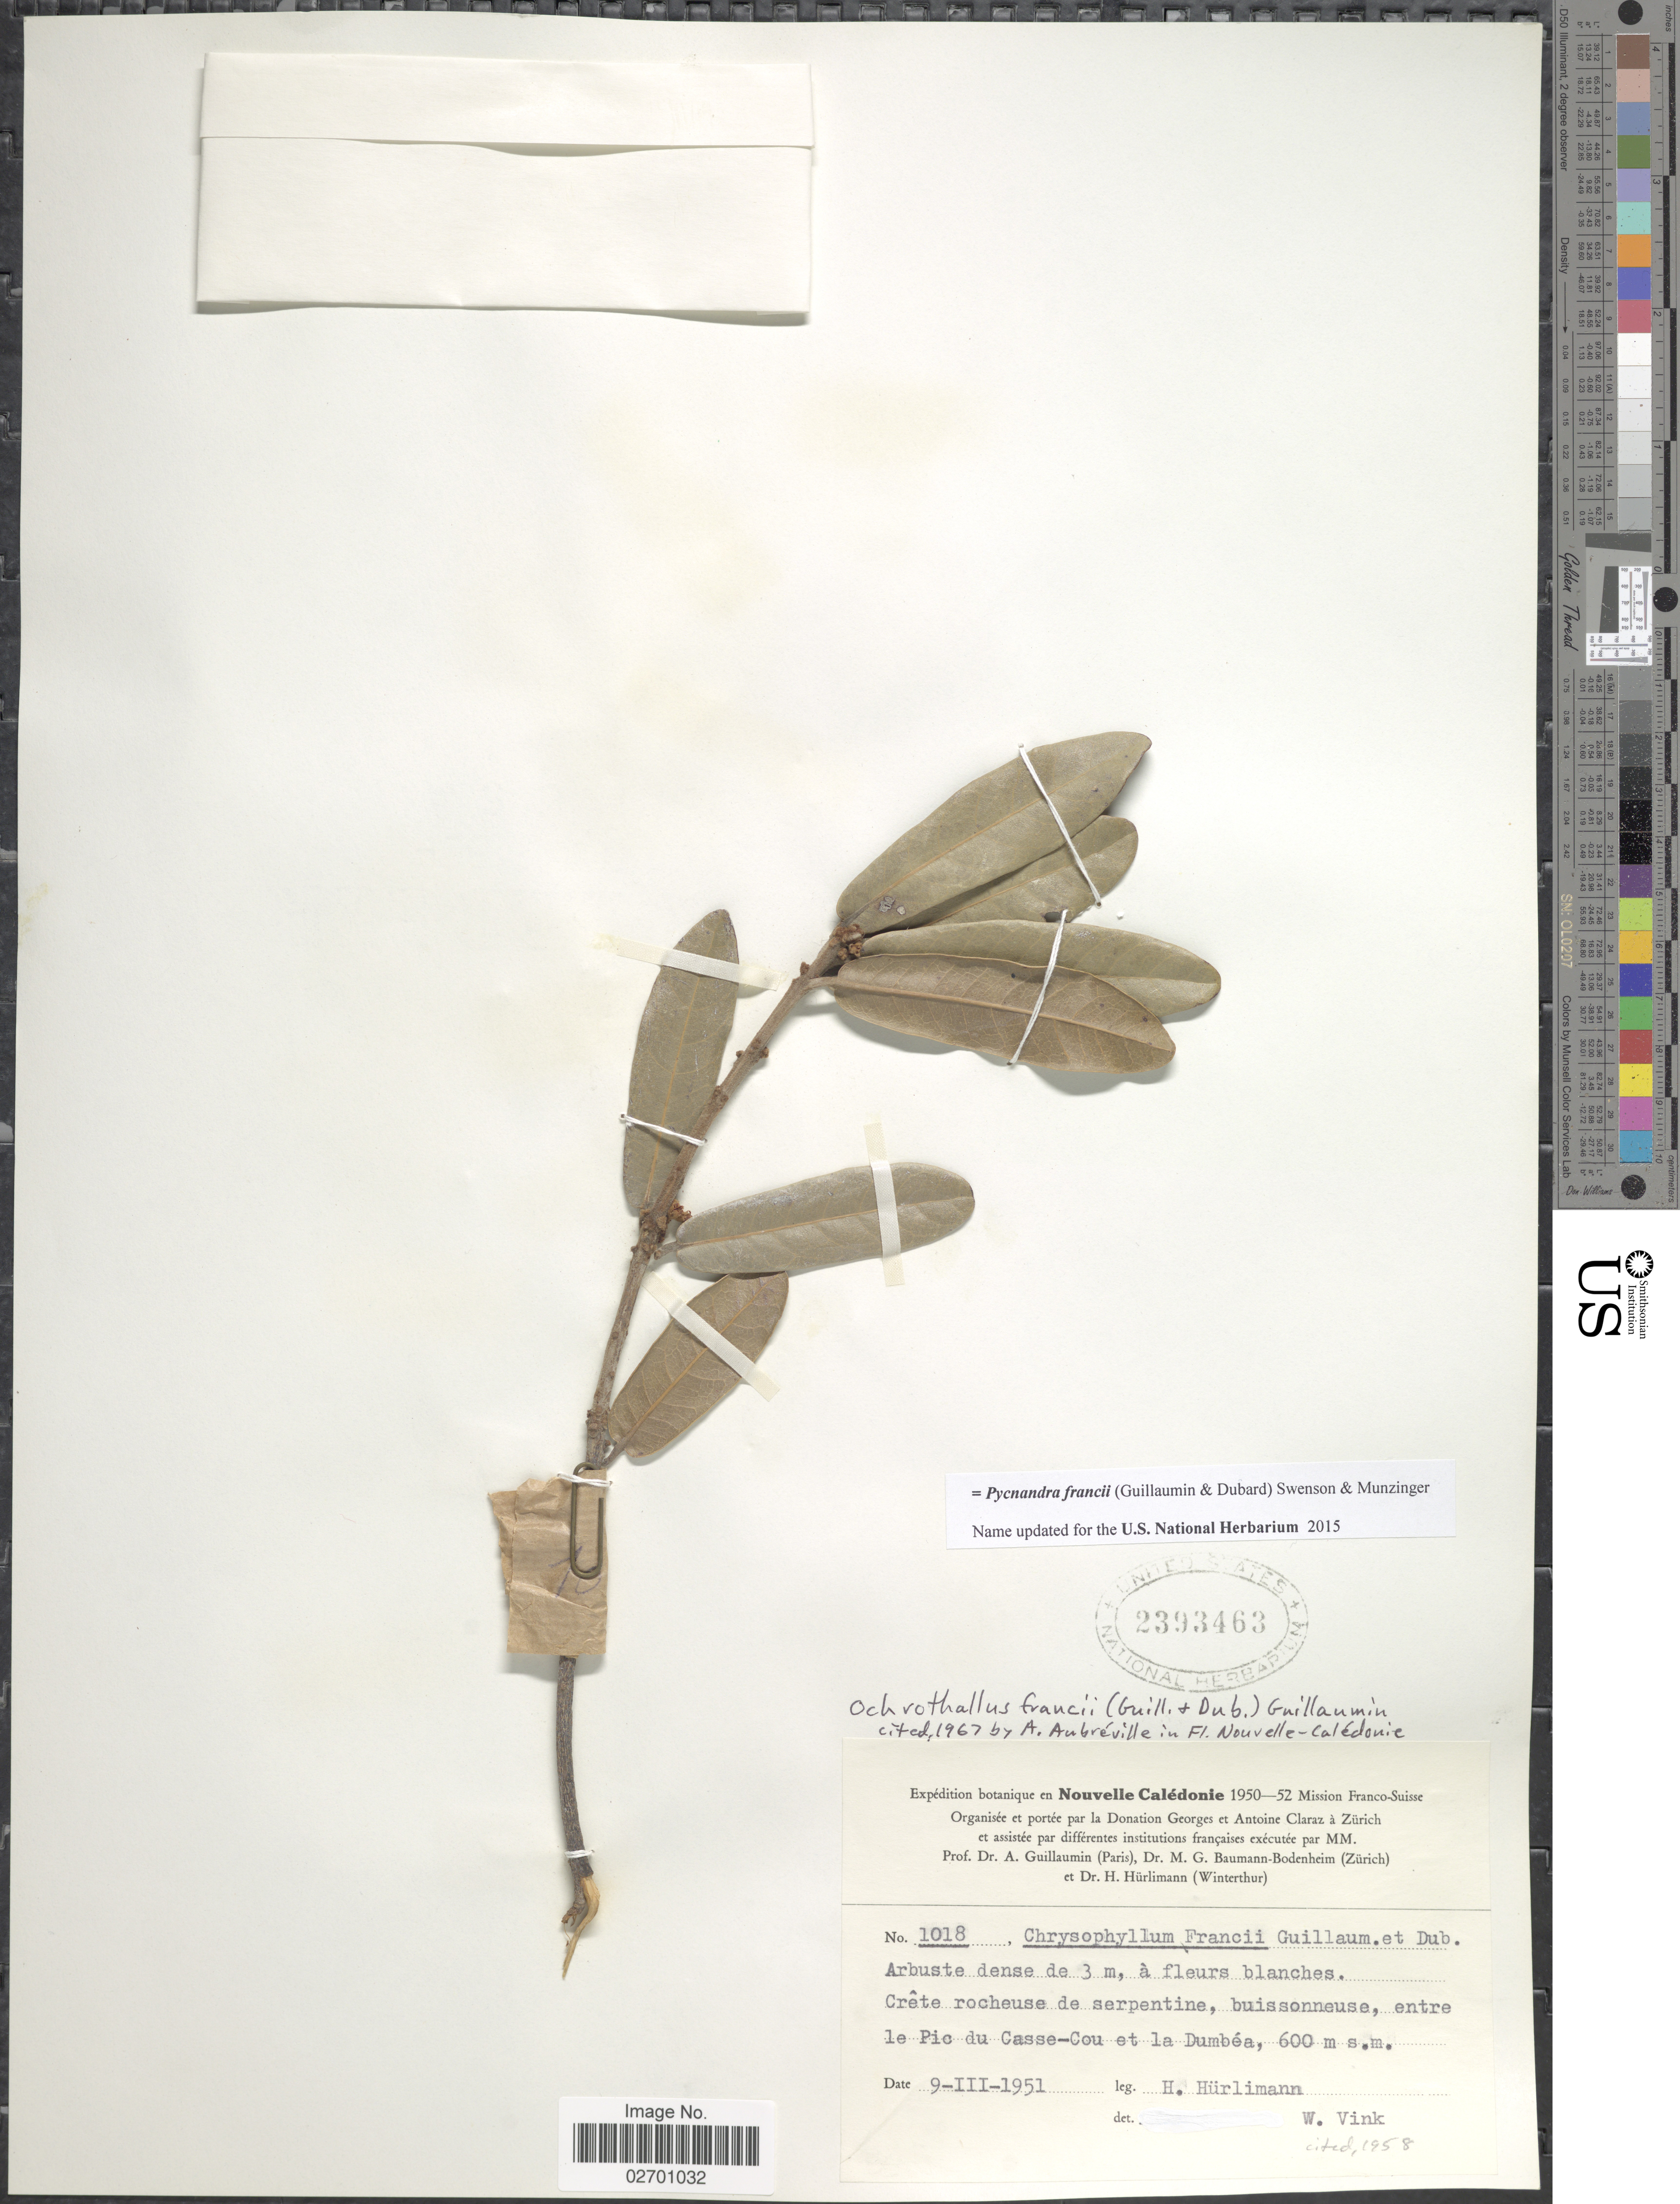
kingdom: Plantae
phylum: Tracheophyta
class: Magnoliopsida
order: Ericales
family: Sapotaceae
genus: Pycnandra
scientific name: Pycnandra francii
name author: (Guillaumin & Dubard) Swenson & Munzinger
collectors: H. Hürlimann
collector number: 1018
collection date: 1951-03-09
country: New Caledonia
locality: Crete rocheuse de serpentine, buissonneuse, entre le Pic du Casse-Cou et la Dumbea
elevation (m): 600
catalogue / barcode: US 2393463